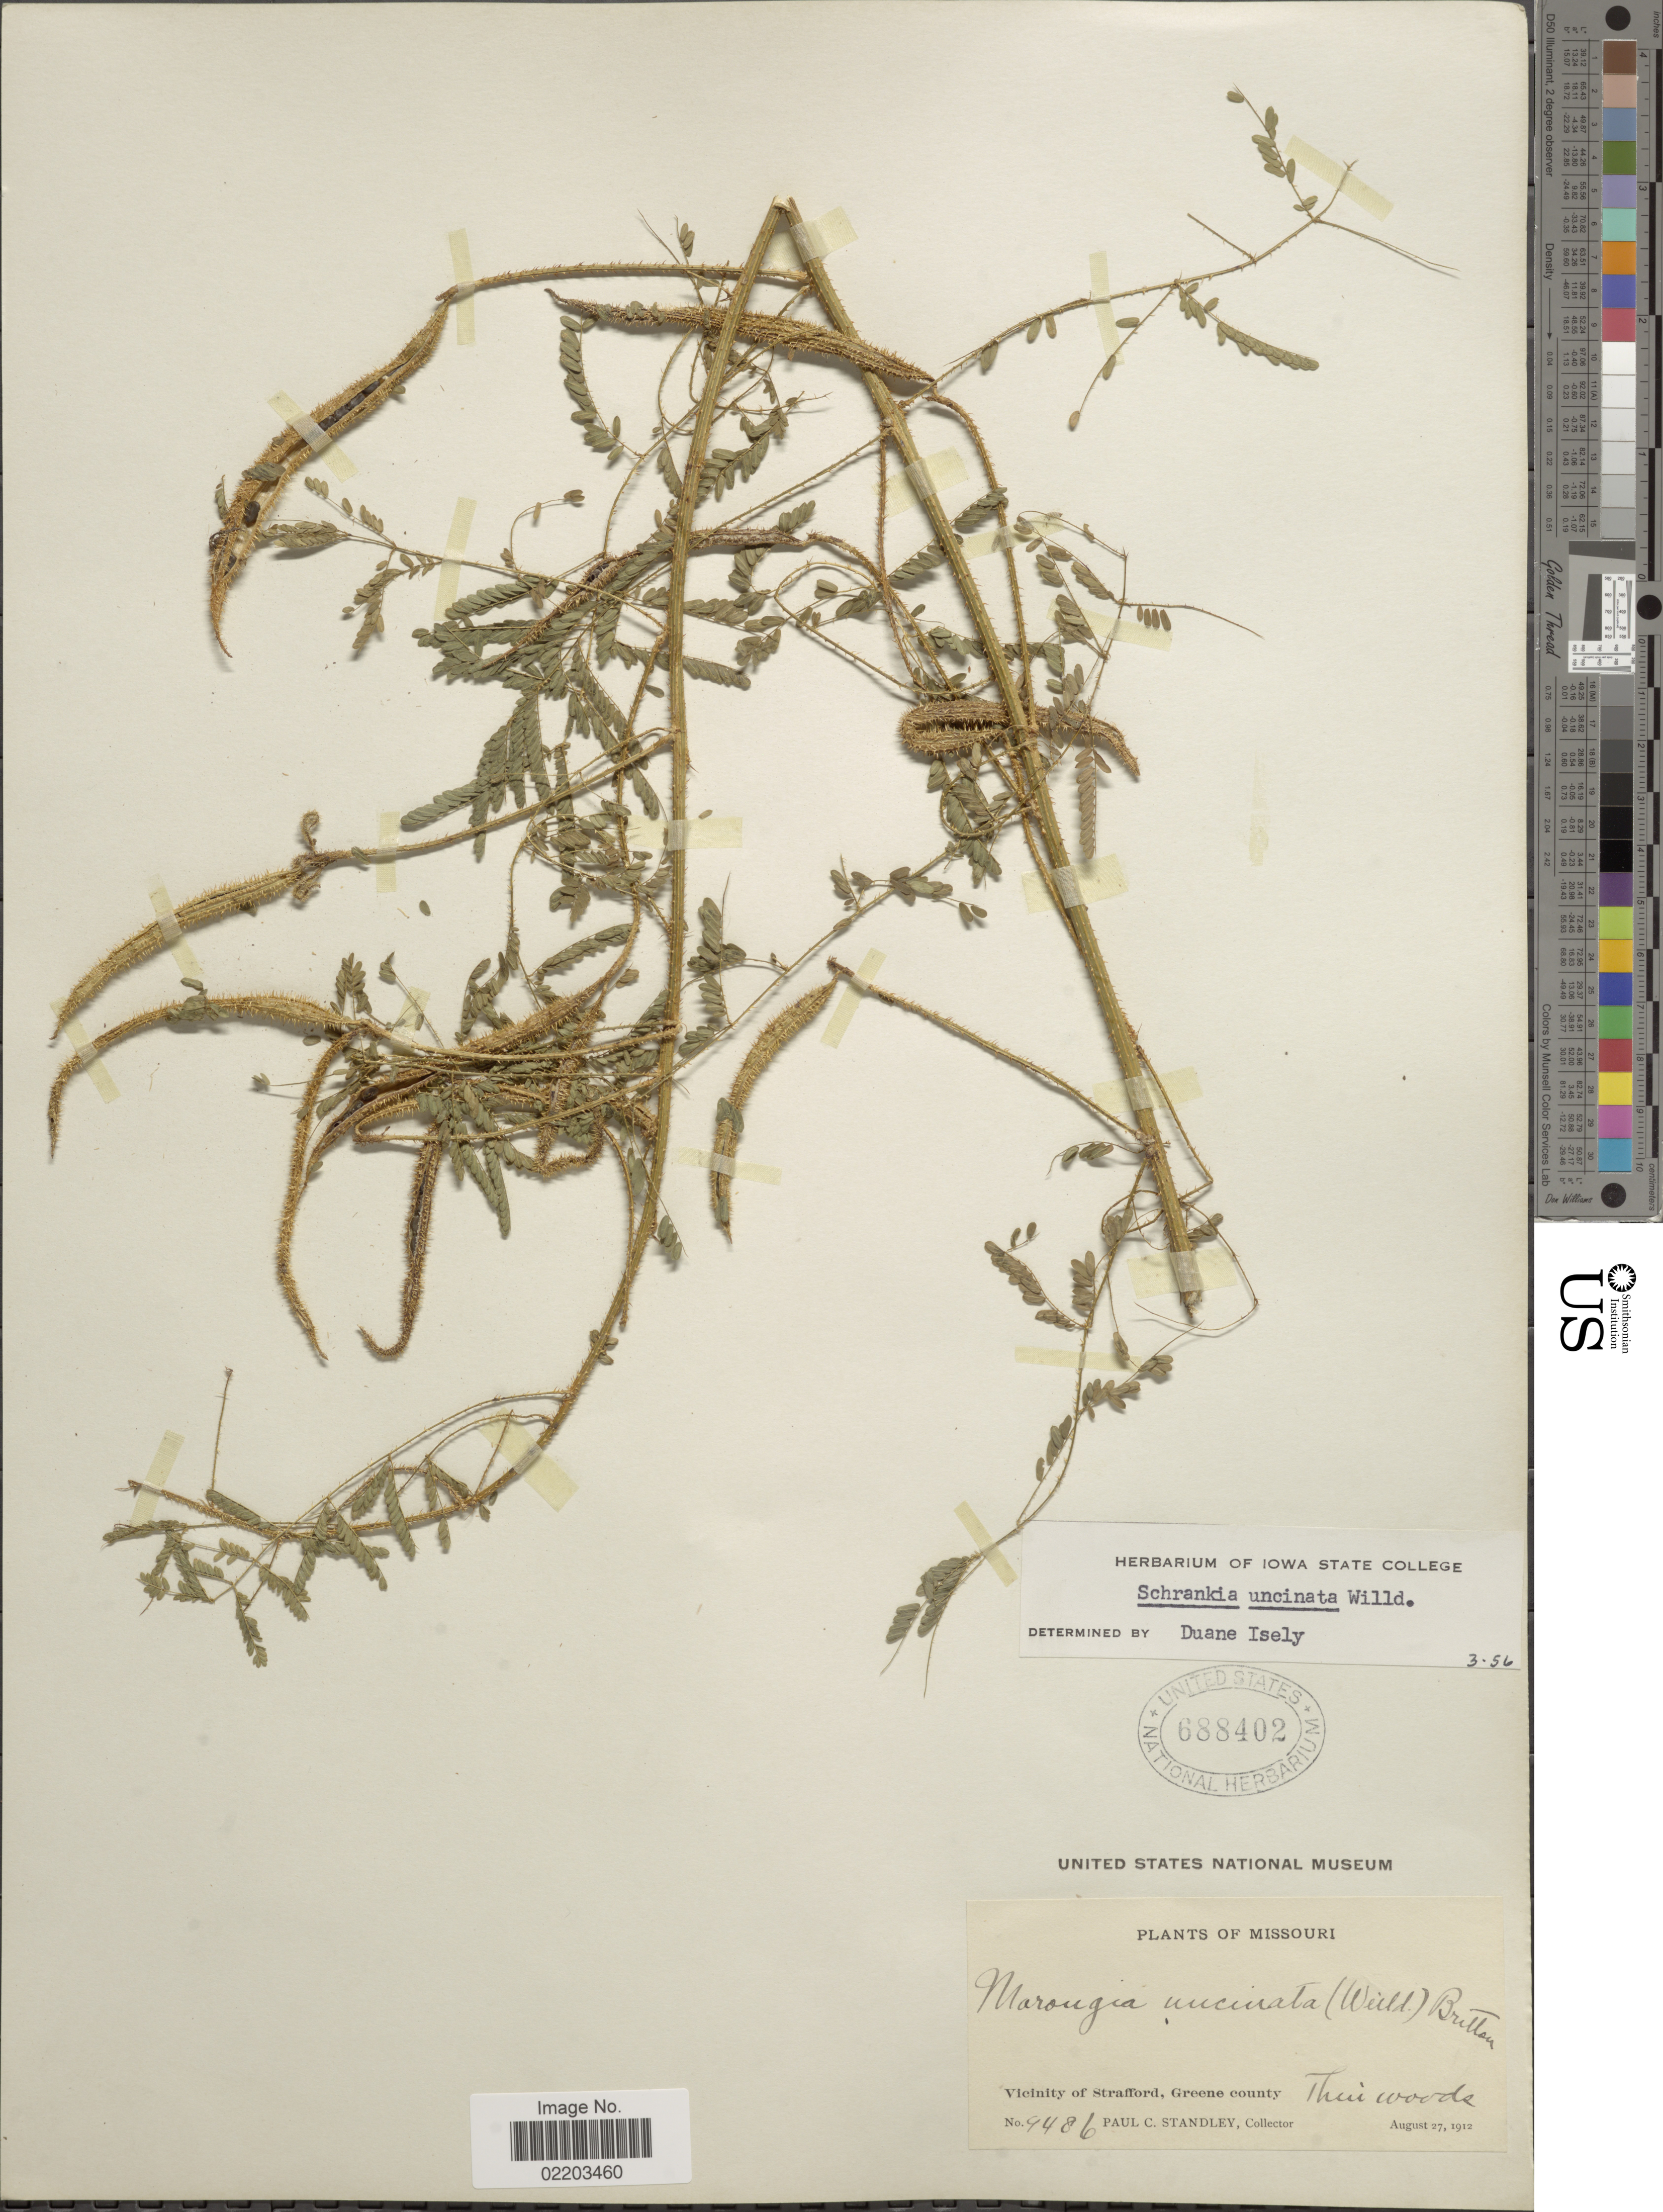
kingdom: Plantae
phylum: Tracheophyta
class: Magnoliopsida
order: Fabales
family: Fabaceae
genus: Mimosa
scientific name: Mimosa nuttallii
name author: (DC.) B.L. Turner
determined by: Strong, M. T., (US), Smithsonian Institution - National Museum of Natural History (UNITED STATES)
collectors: P. C. Standley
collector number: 9486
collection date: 1912-08-27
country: United States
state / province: Missouri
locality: Vicinity of Stafford, Greene County, Thin woods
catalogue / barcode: US 688402